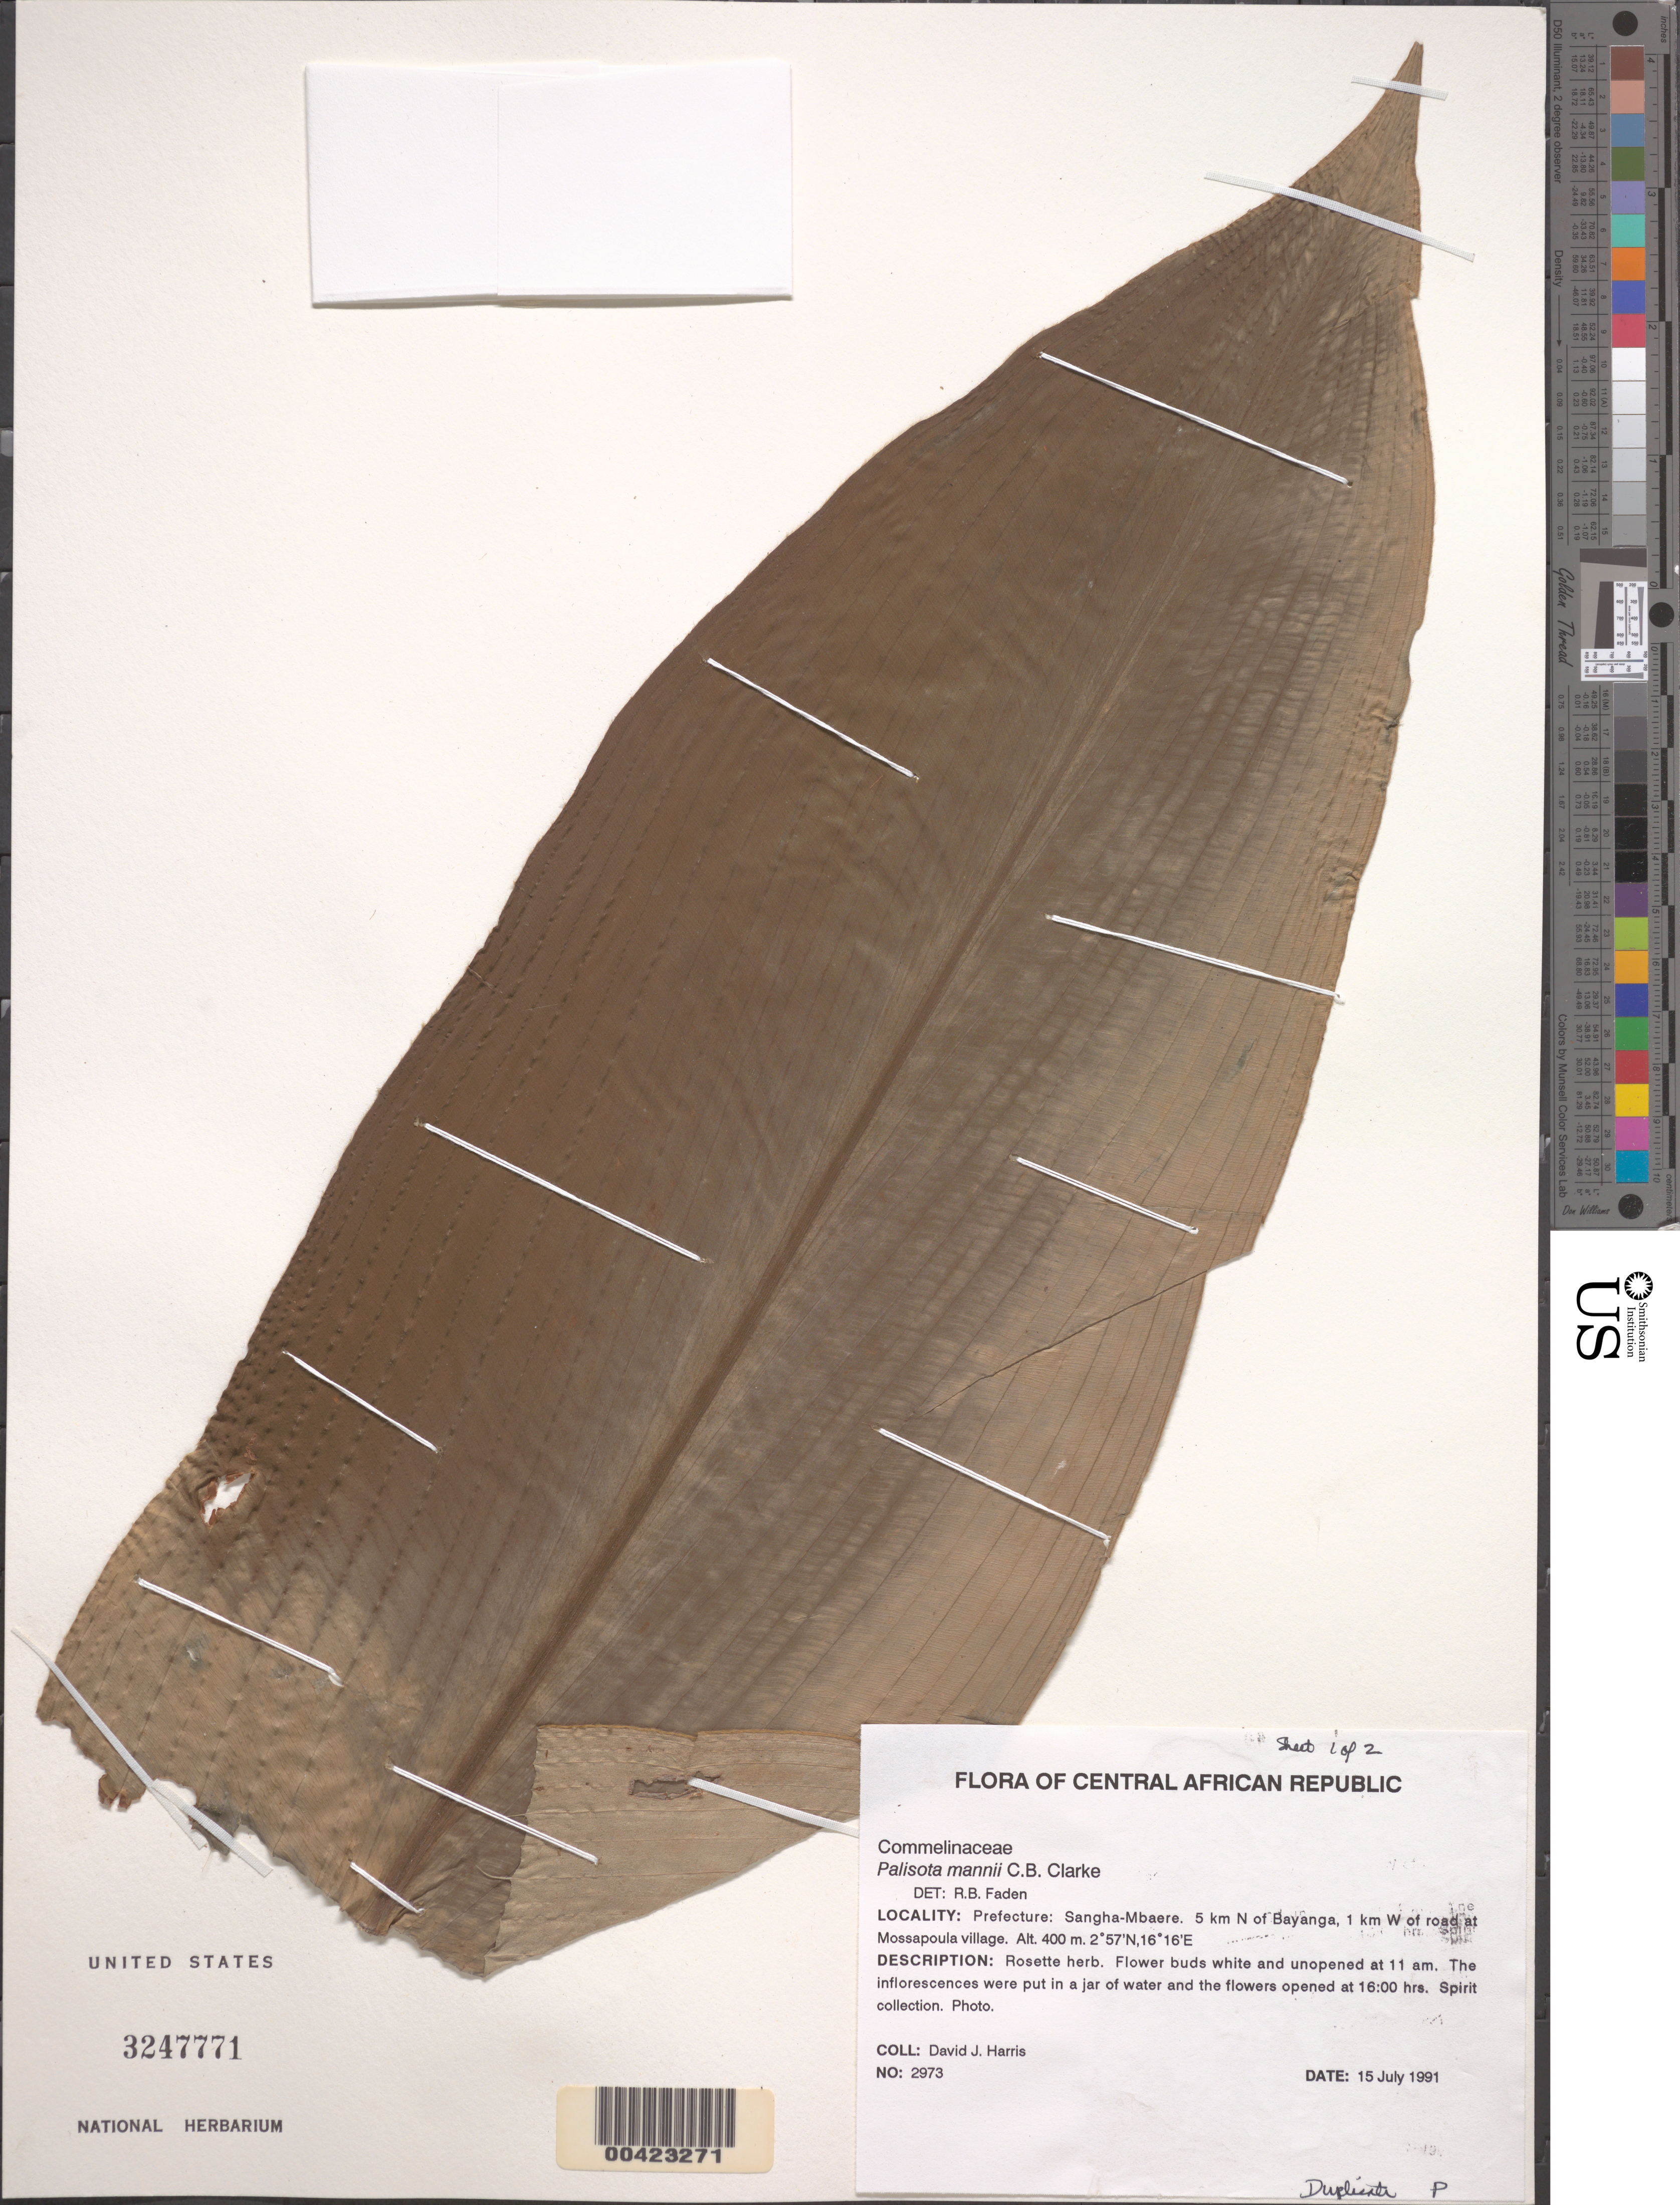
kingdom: Plantae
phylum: Tracheophyta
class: Liliopsida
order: Commelinales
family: Commelinaceae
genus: Palisota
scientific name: Palisota mannii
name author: C.B. Clarke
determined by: Faden, Robert B., (US), Smithsonian Institution - National Museum of Natural History (UNITED STATES)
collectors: D. J. Harris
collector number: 2973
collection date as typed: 15 Jul 1991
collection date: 1991-07-15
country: Central African Republic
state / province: Sangha-Mbaere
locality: Sangha-mbaere, N of Bayanga, W of road at Mossapoula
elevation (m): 400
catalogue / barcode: US 3247771